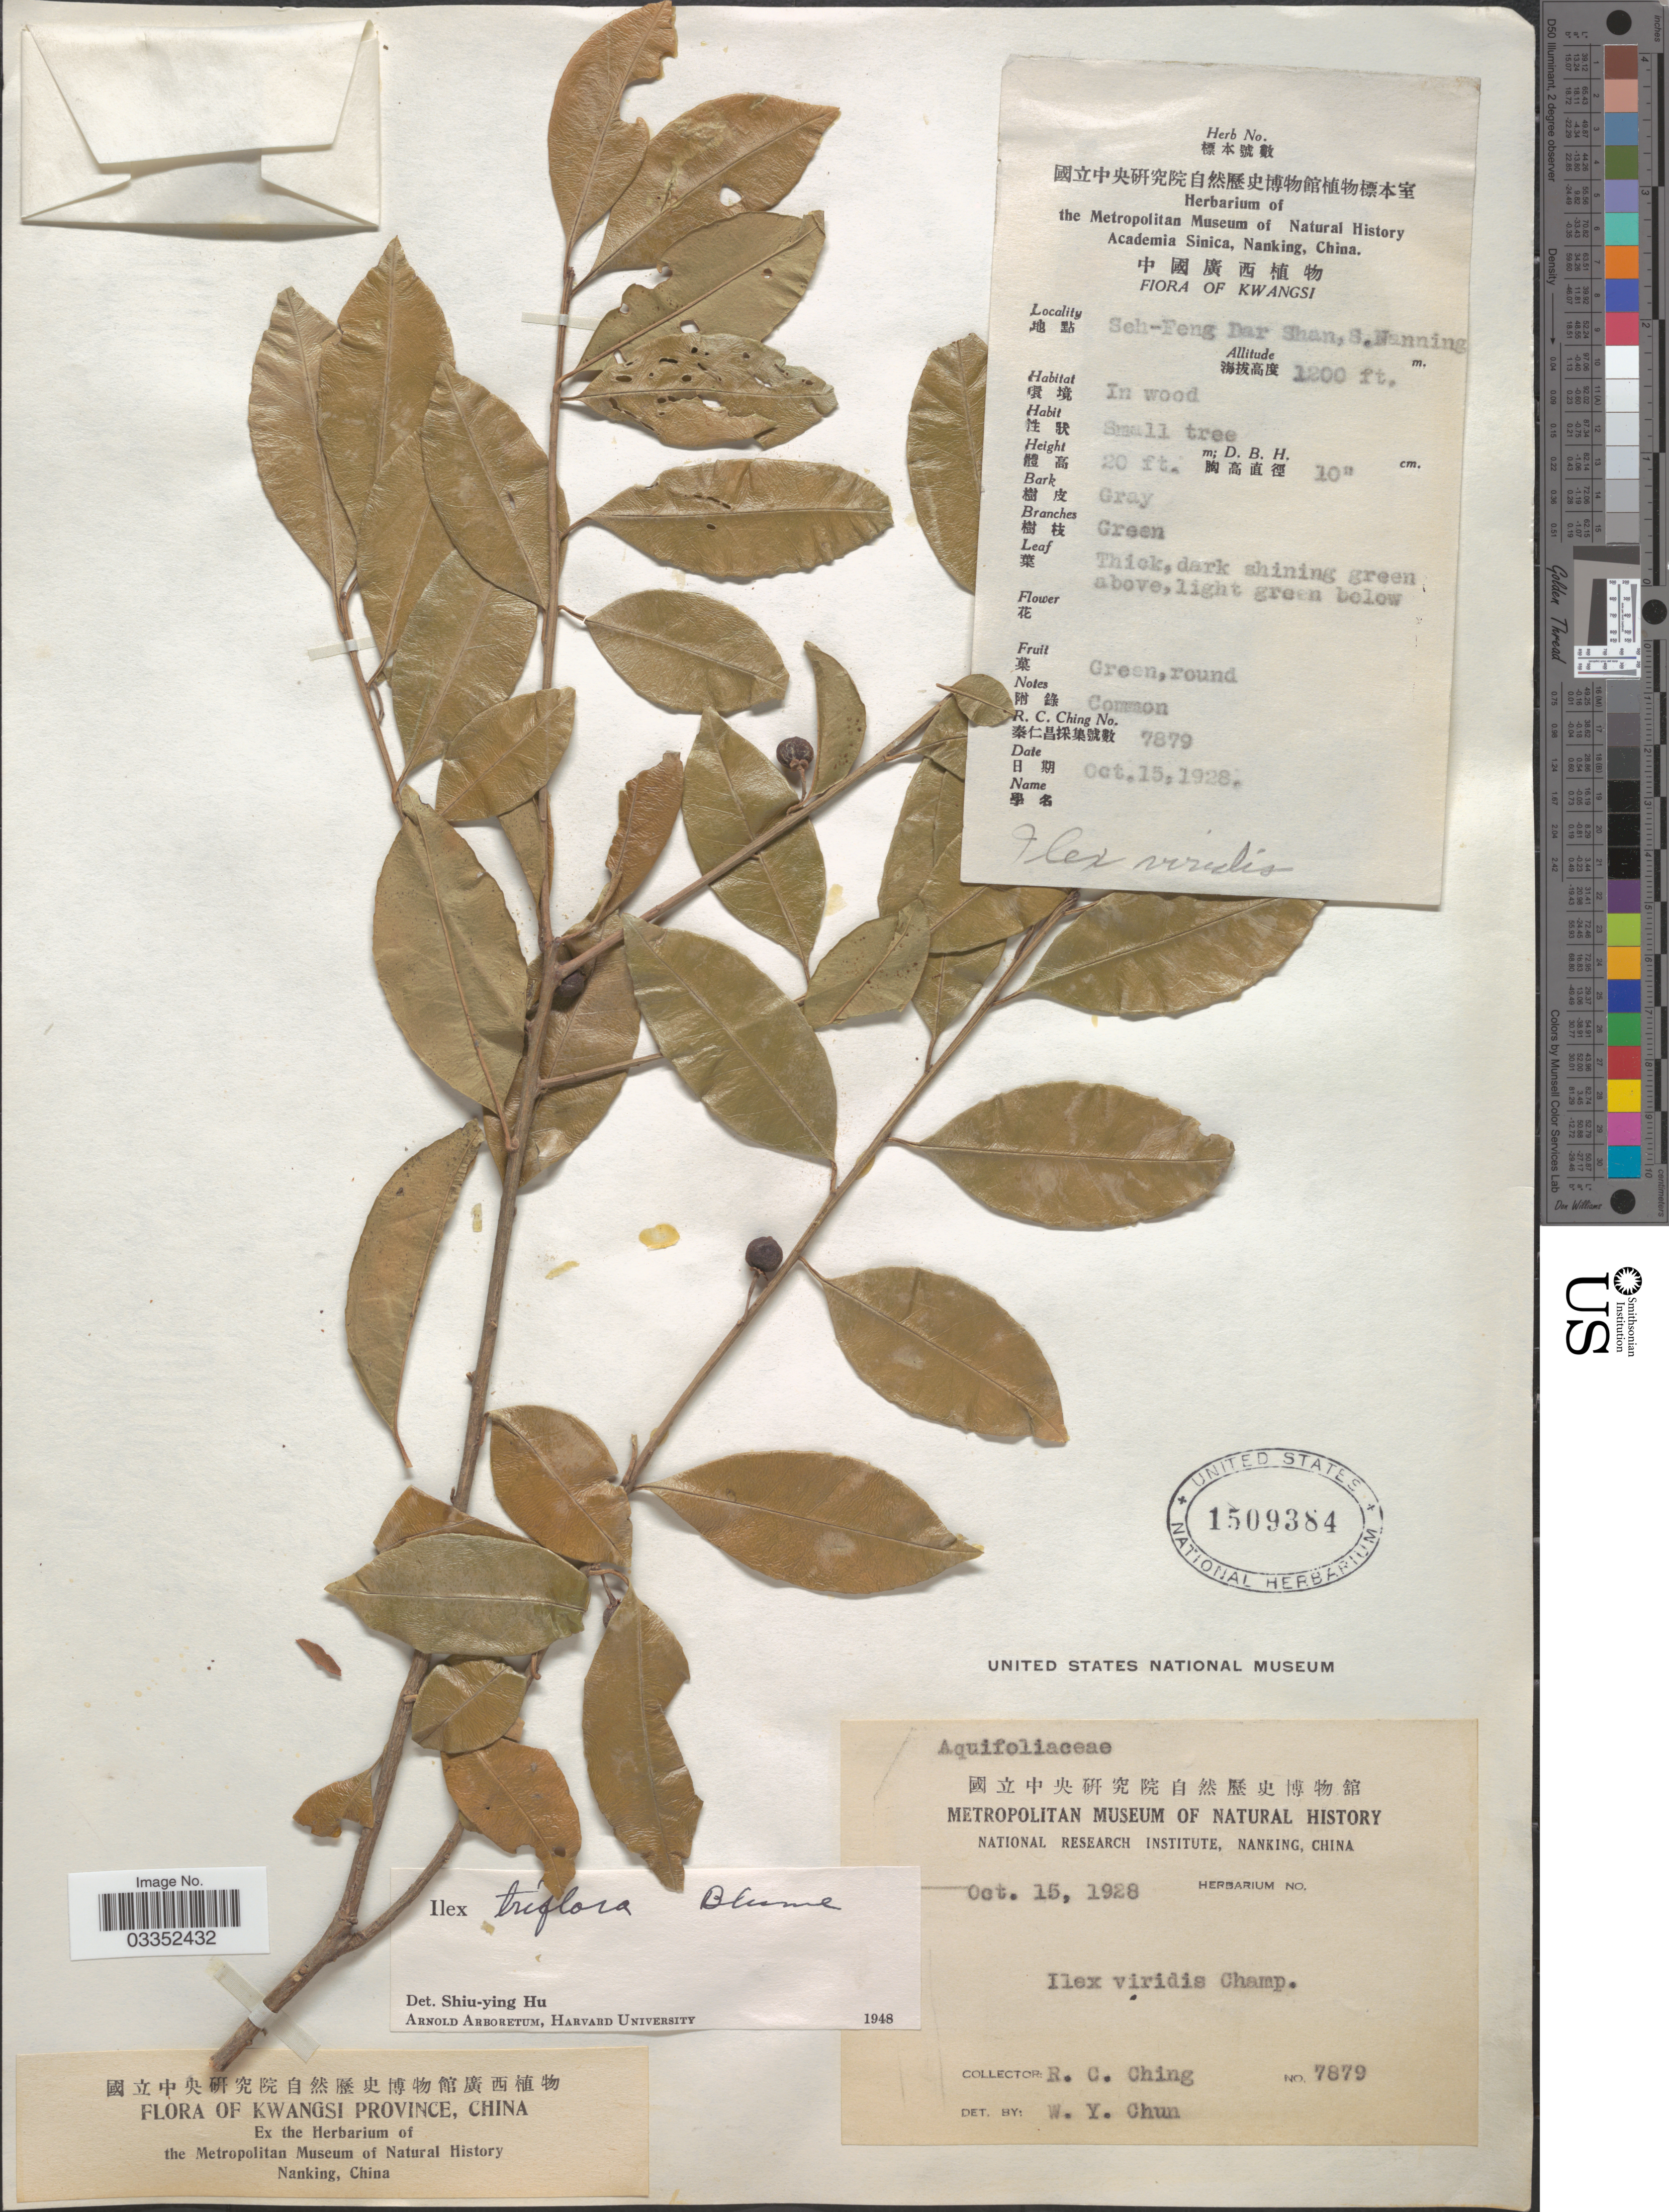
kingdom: Plantae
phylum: Tracheophyta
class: Magnoliopsida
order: Aquifoliales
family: Aquifoliaceae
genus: Ilex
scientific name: Ilex triflora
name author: Blume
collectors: R. C. Ching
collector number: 7879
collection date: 1928-10-15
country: China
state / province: Guangxi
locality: Kwangsi Province, Seh-Feng Dar Shan, S. Nanning.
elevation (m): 366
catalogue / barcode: US 1509384